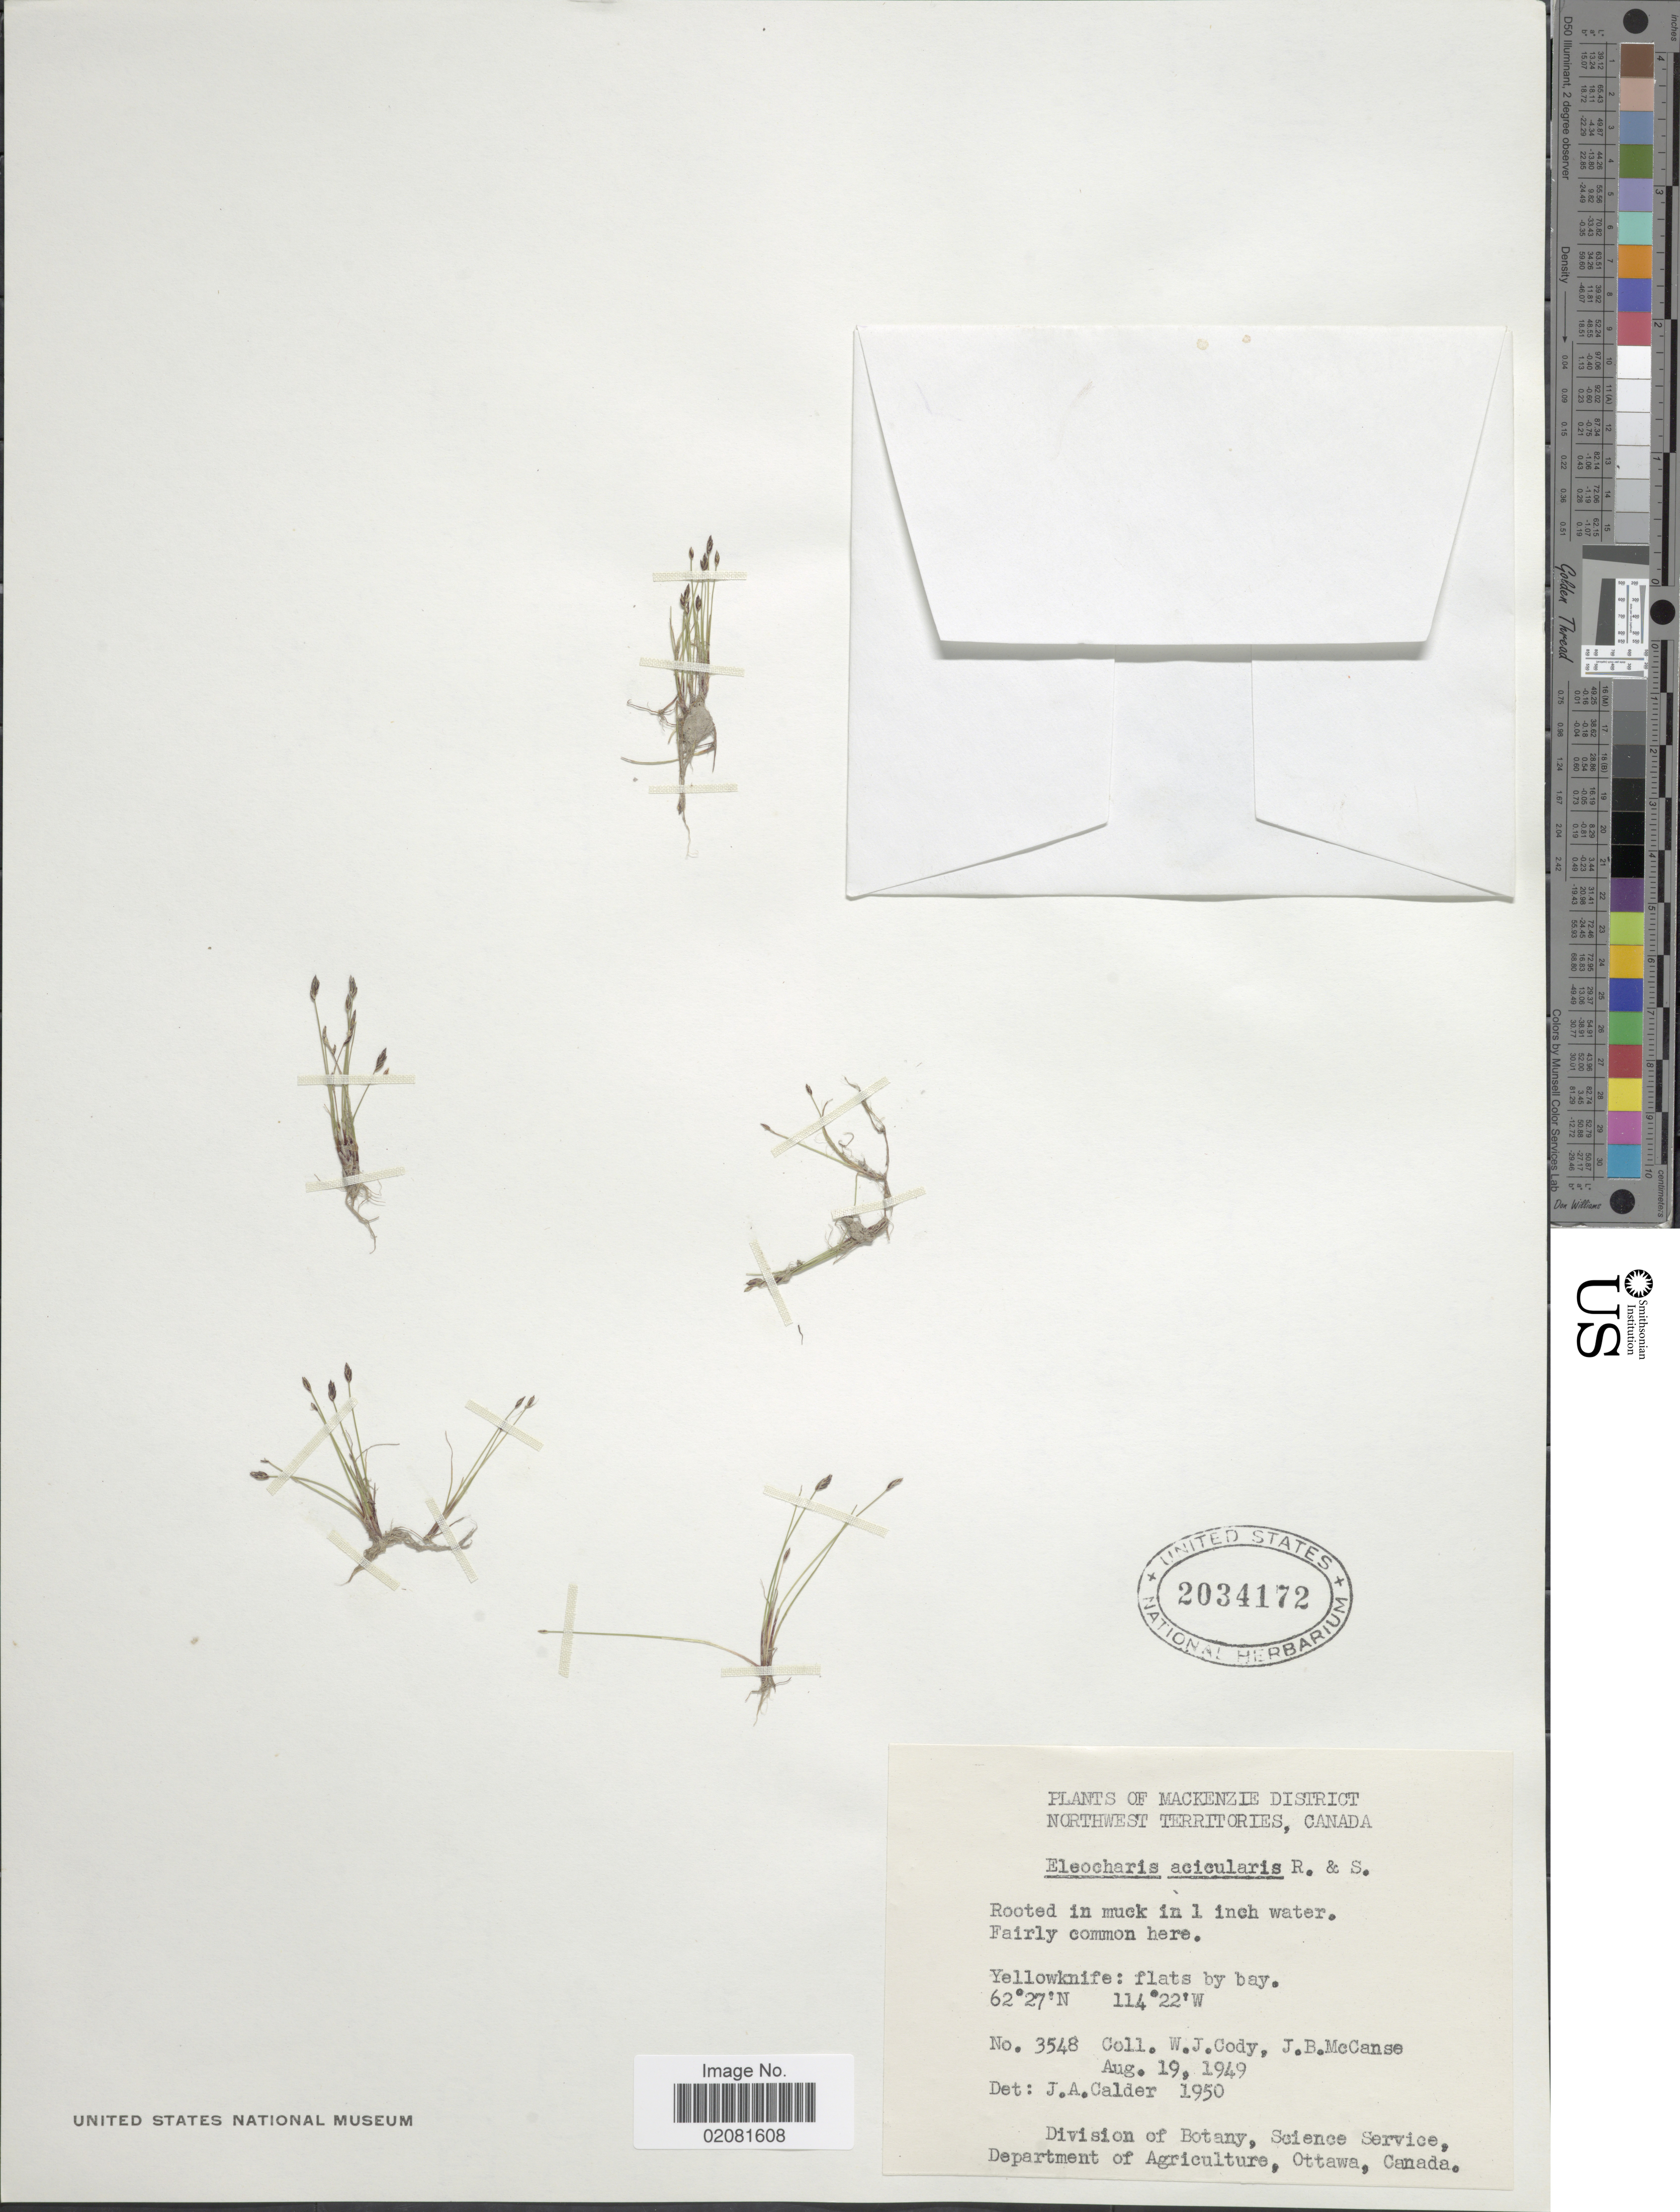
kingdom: Plantae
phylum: Tracheophyta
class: Liliopsida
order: Poales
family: Cyperaceae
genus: Eleocharis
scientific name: Eleocharis acicularis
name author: (L.) Roem. & Schult.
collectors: W. Cody & J. McCanse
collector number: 3548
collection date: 1949-08-19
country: Canada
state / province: Northwest Territories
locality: Mackenzie District. Yellowknife: flats by bay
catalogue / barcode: US 2034172